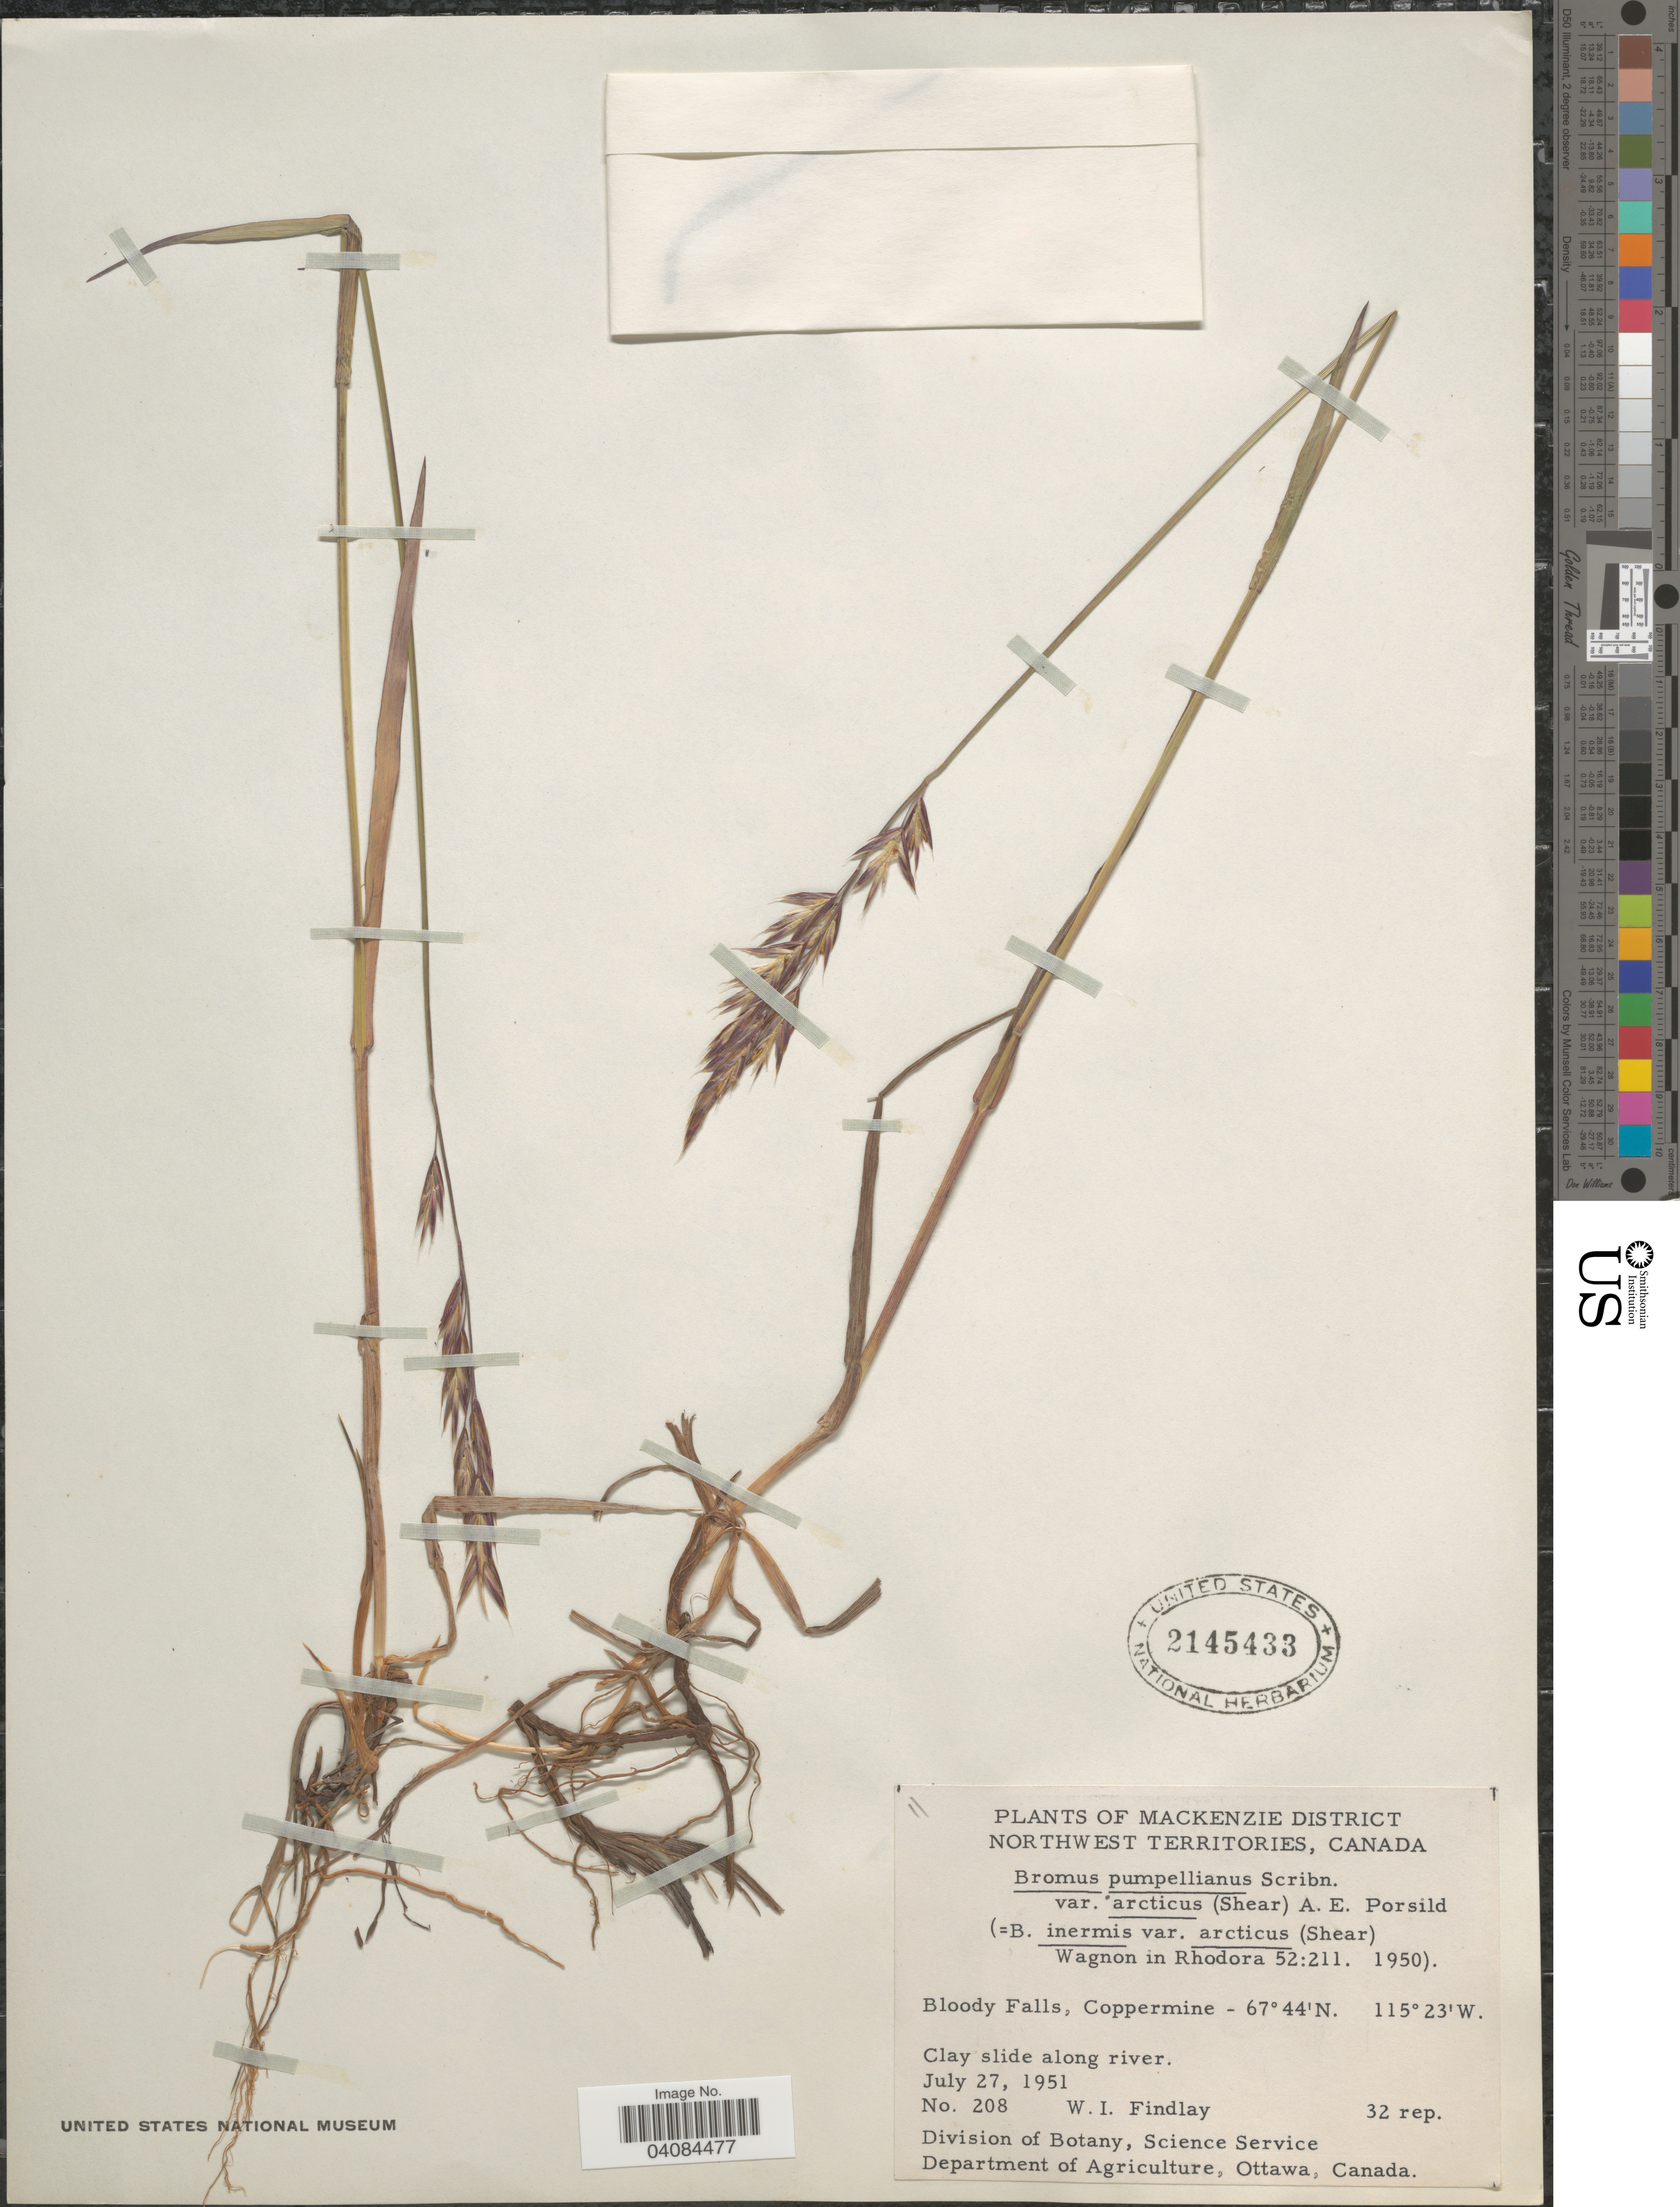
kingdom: Plantae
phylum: Tracheophyta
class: Liliopsida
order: Poales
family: Poaceae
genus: Bromus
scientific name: Bromus pumpellianus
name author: Scribn.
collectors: W. Findlay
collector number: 208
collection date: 1951-07-27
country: Canada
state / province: Northwest Territories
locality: Mackenzie District. Bloody Falls, Coppermine.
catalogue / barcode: US 2145433